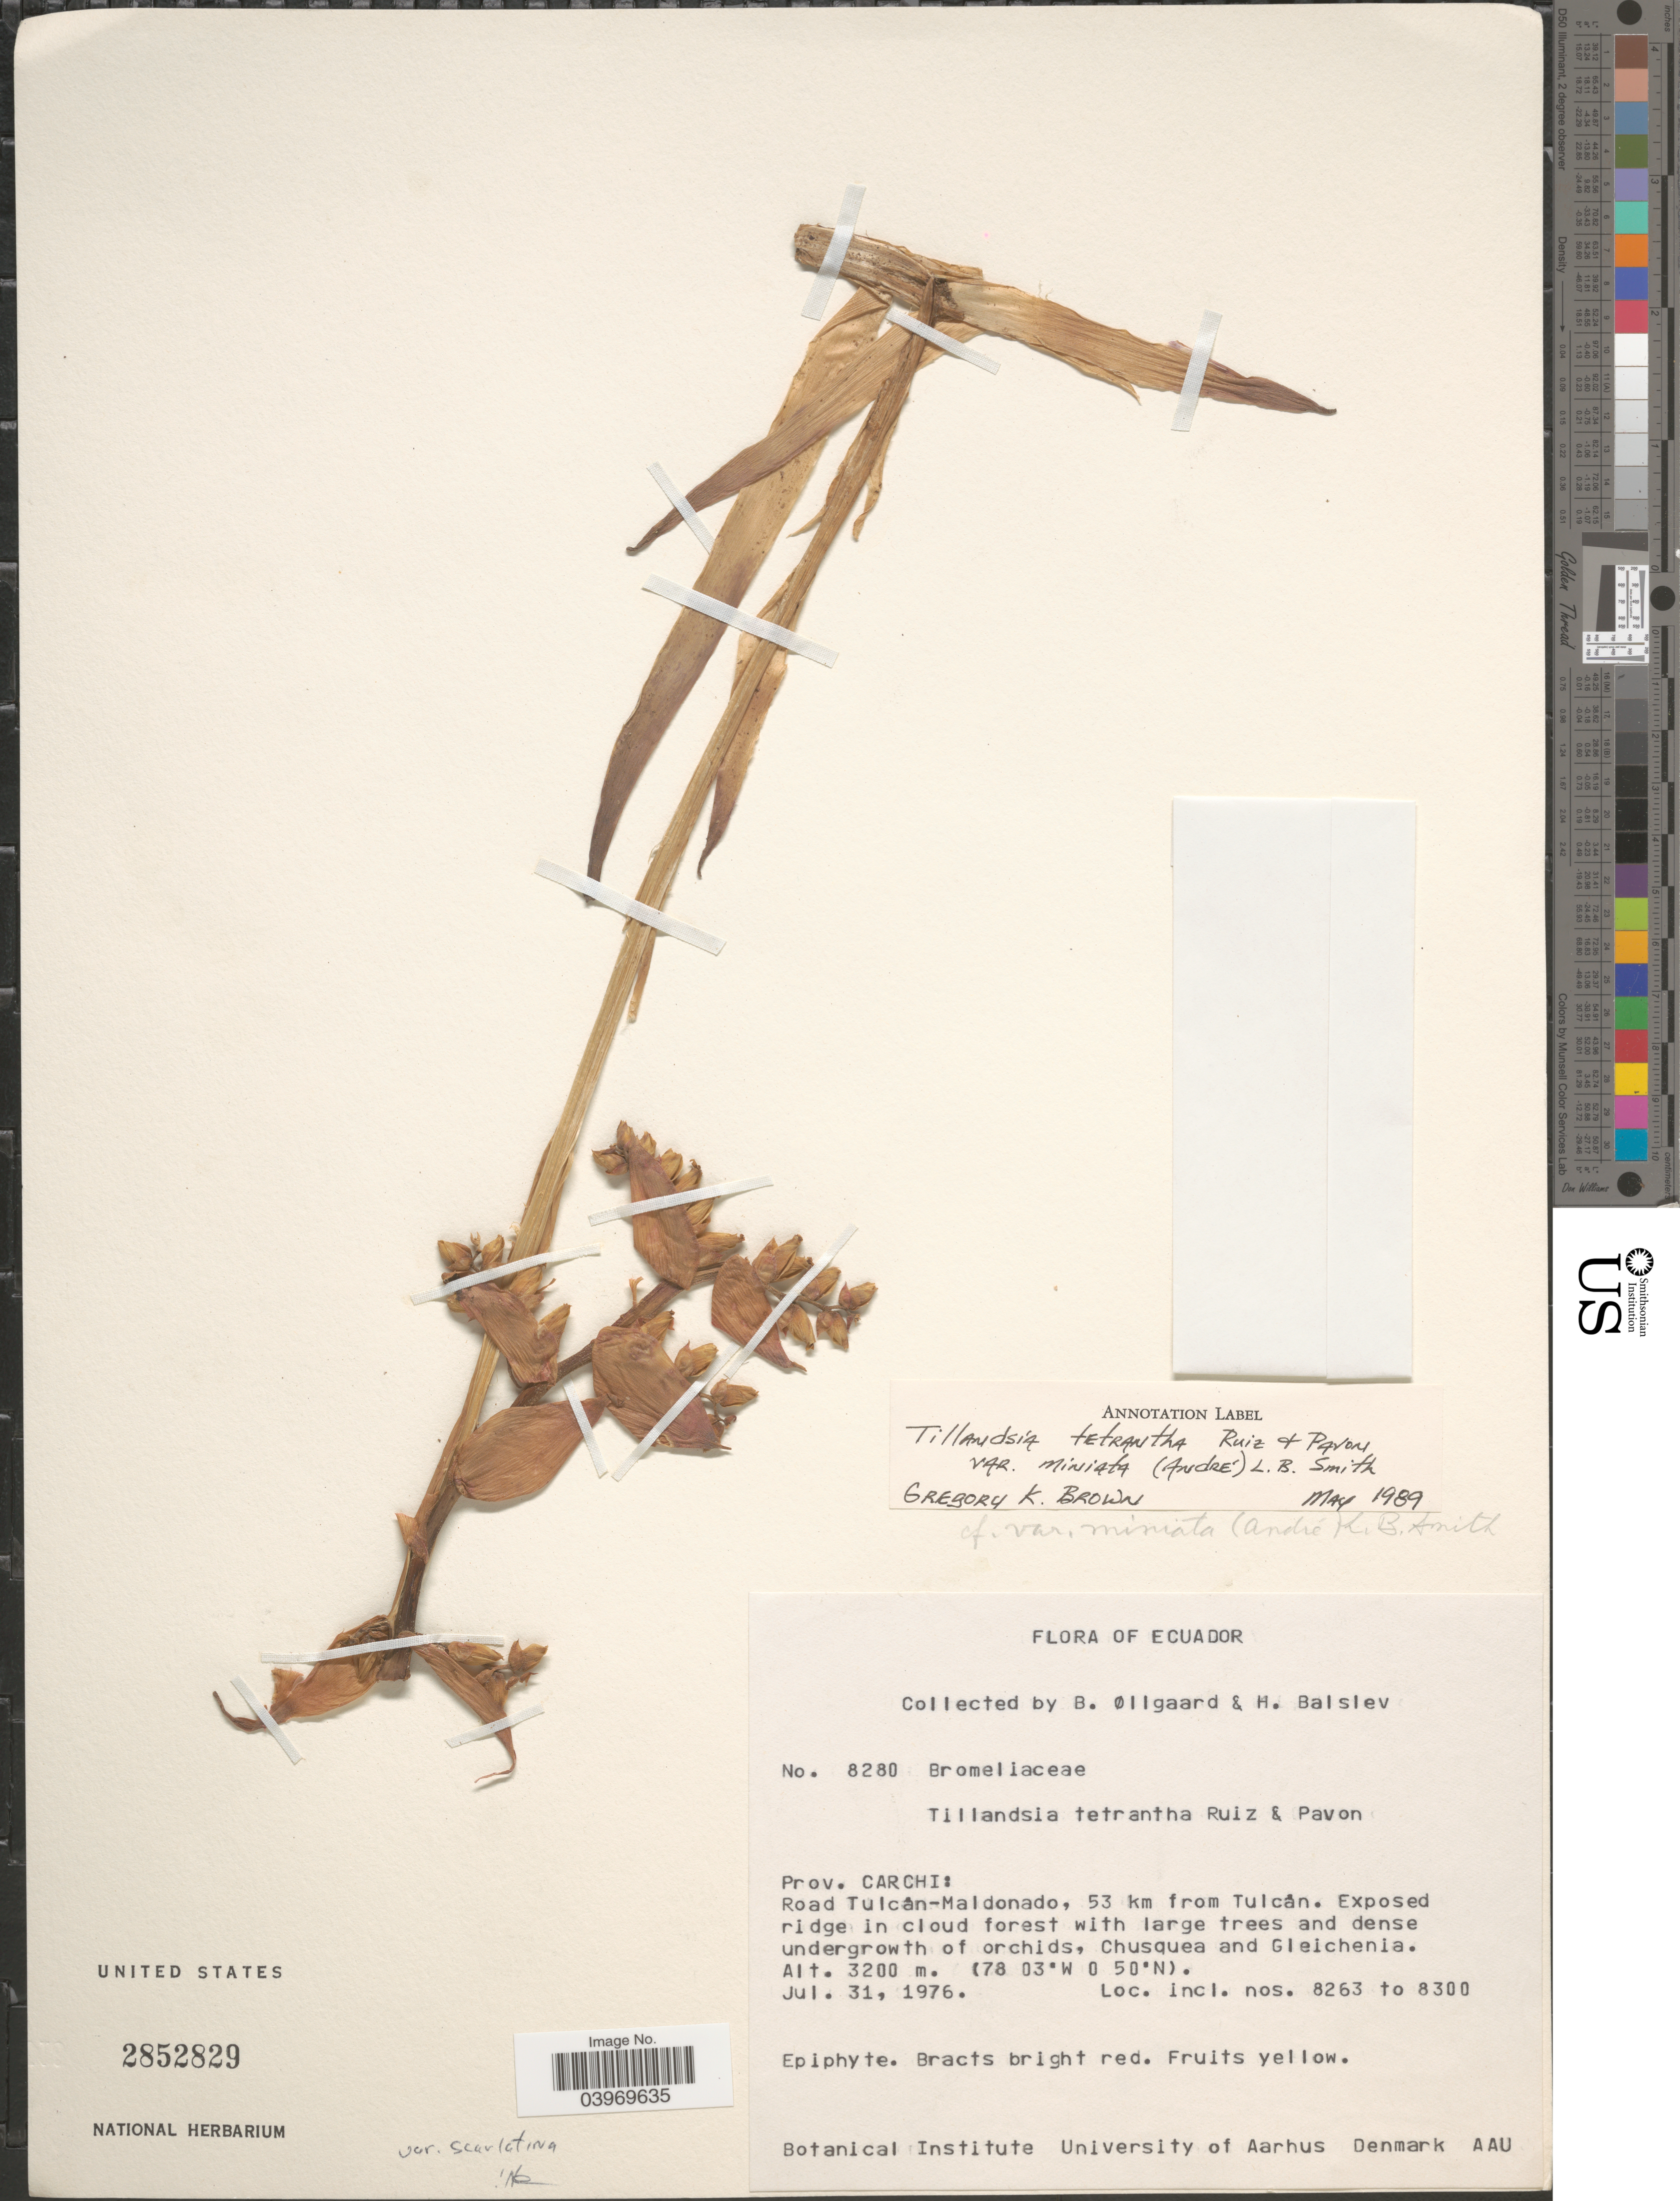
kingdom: Plantae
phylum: Tracheophyta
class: Liliopsida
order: Poales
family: Bromeliaceae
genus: Racinaea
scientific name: Racinaea tetrantha var. miniata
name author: (André) M.A. Spencer & L.B. Sm.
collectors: B. Øllgaard & H. Balslev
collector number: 8280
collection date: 1976-07-31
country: Ecuador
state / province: Carchi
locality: Road Tulcán-Maldonado, 53 km from Tulcán.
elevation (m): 3200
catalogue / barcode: US 2852829